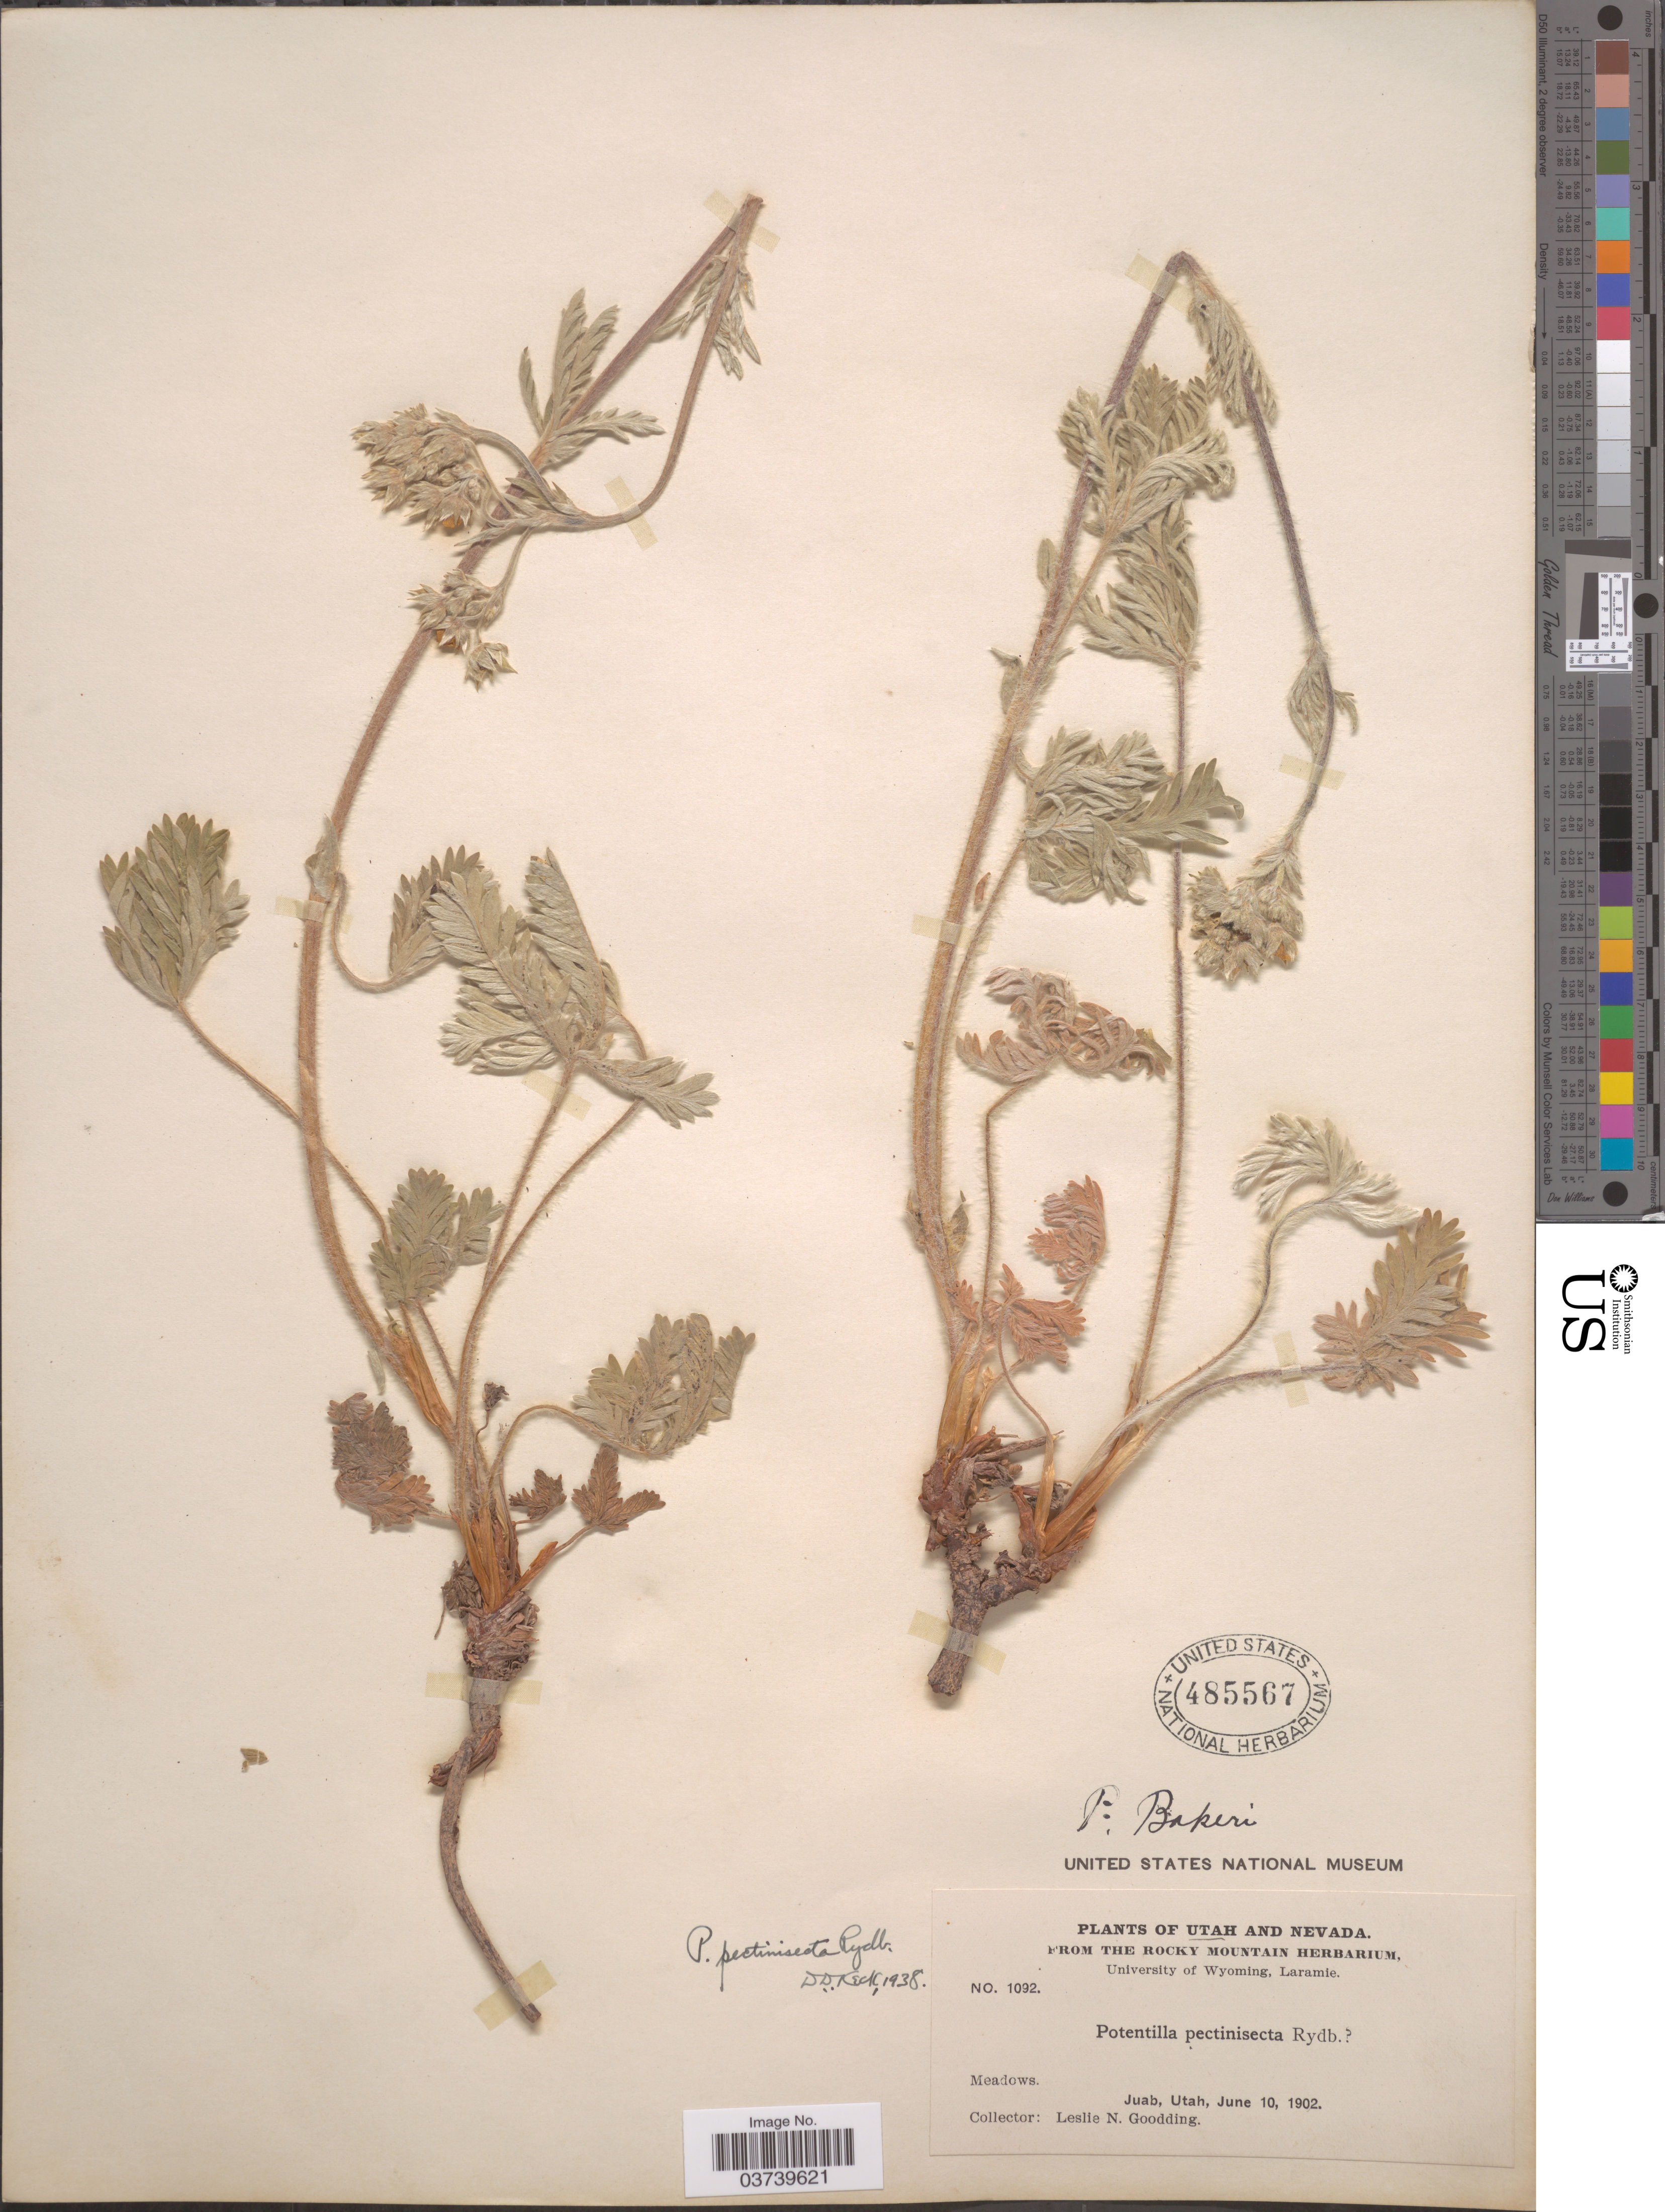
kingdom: Plantae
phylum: Tracheophyta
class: Magnoliopsida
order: Rosales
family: Rosaceae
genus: Potentilla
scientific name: Potentilla gracilis var. elmeri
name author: (Rydb.) Jeps.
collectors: L. N. Goodding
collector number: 1092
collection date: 1902-06-10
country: United States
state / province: Utah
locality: Juab.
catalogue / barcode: US 485567